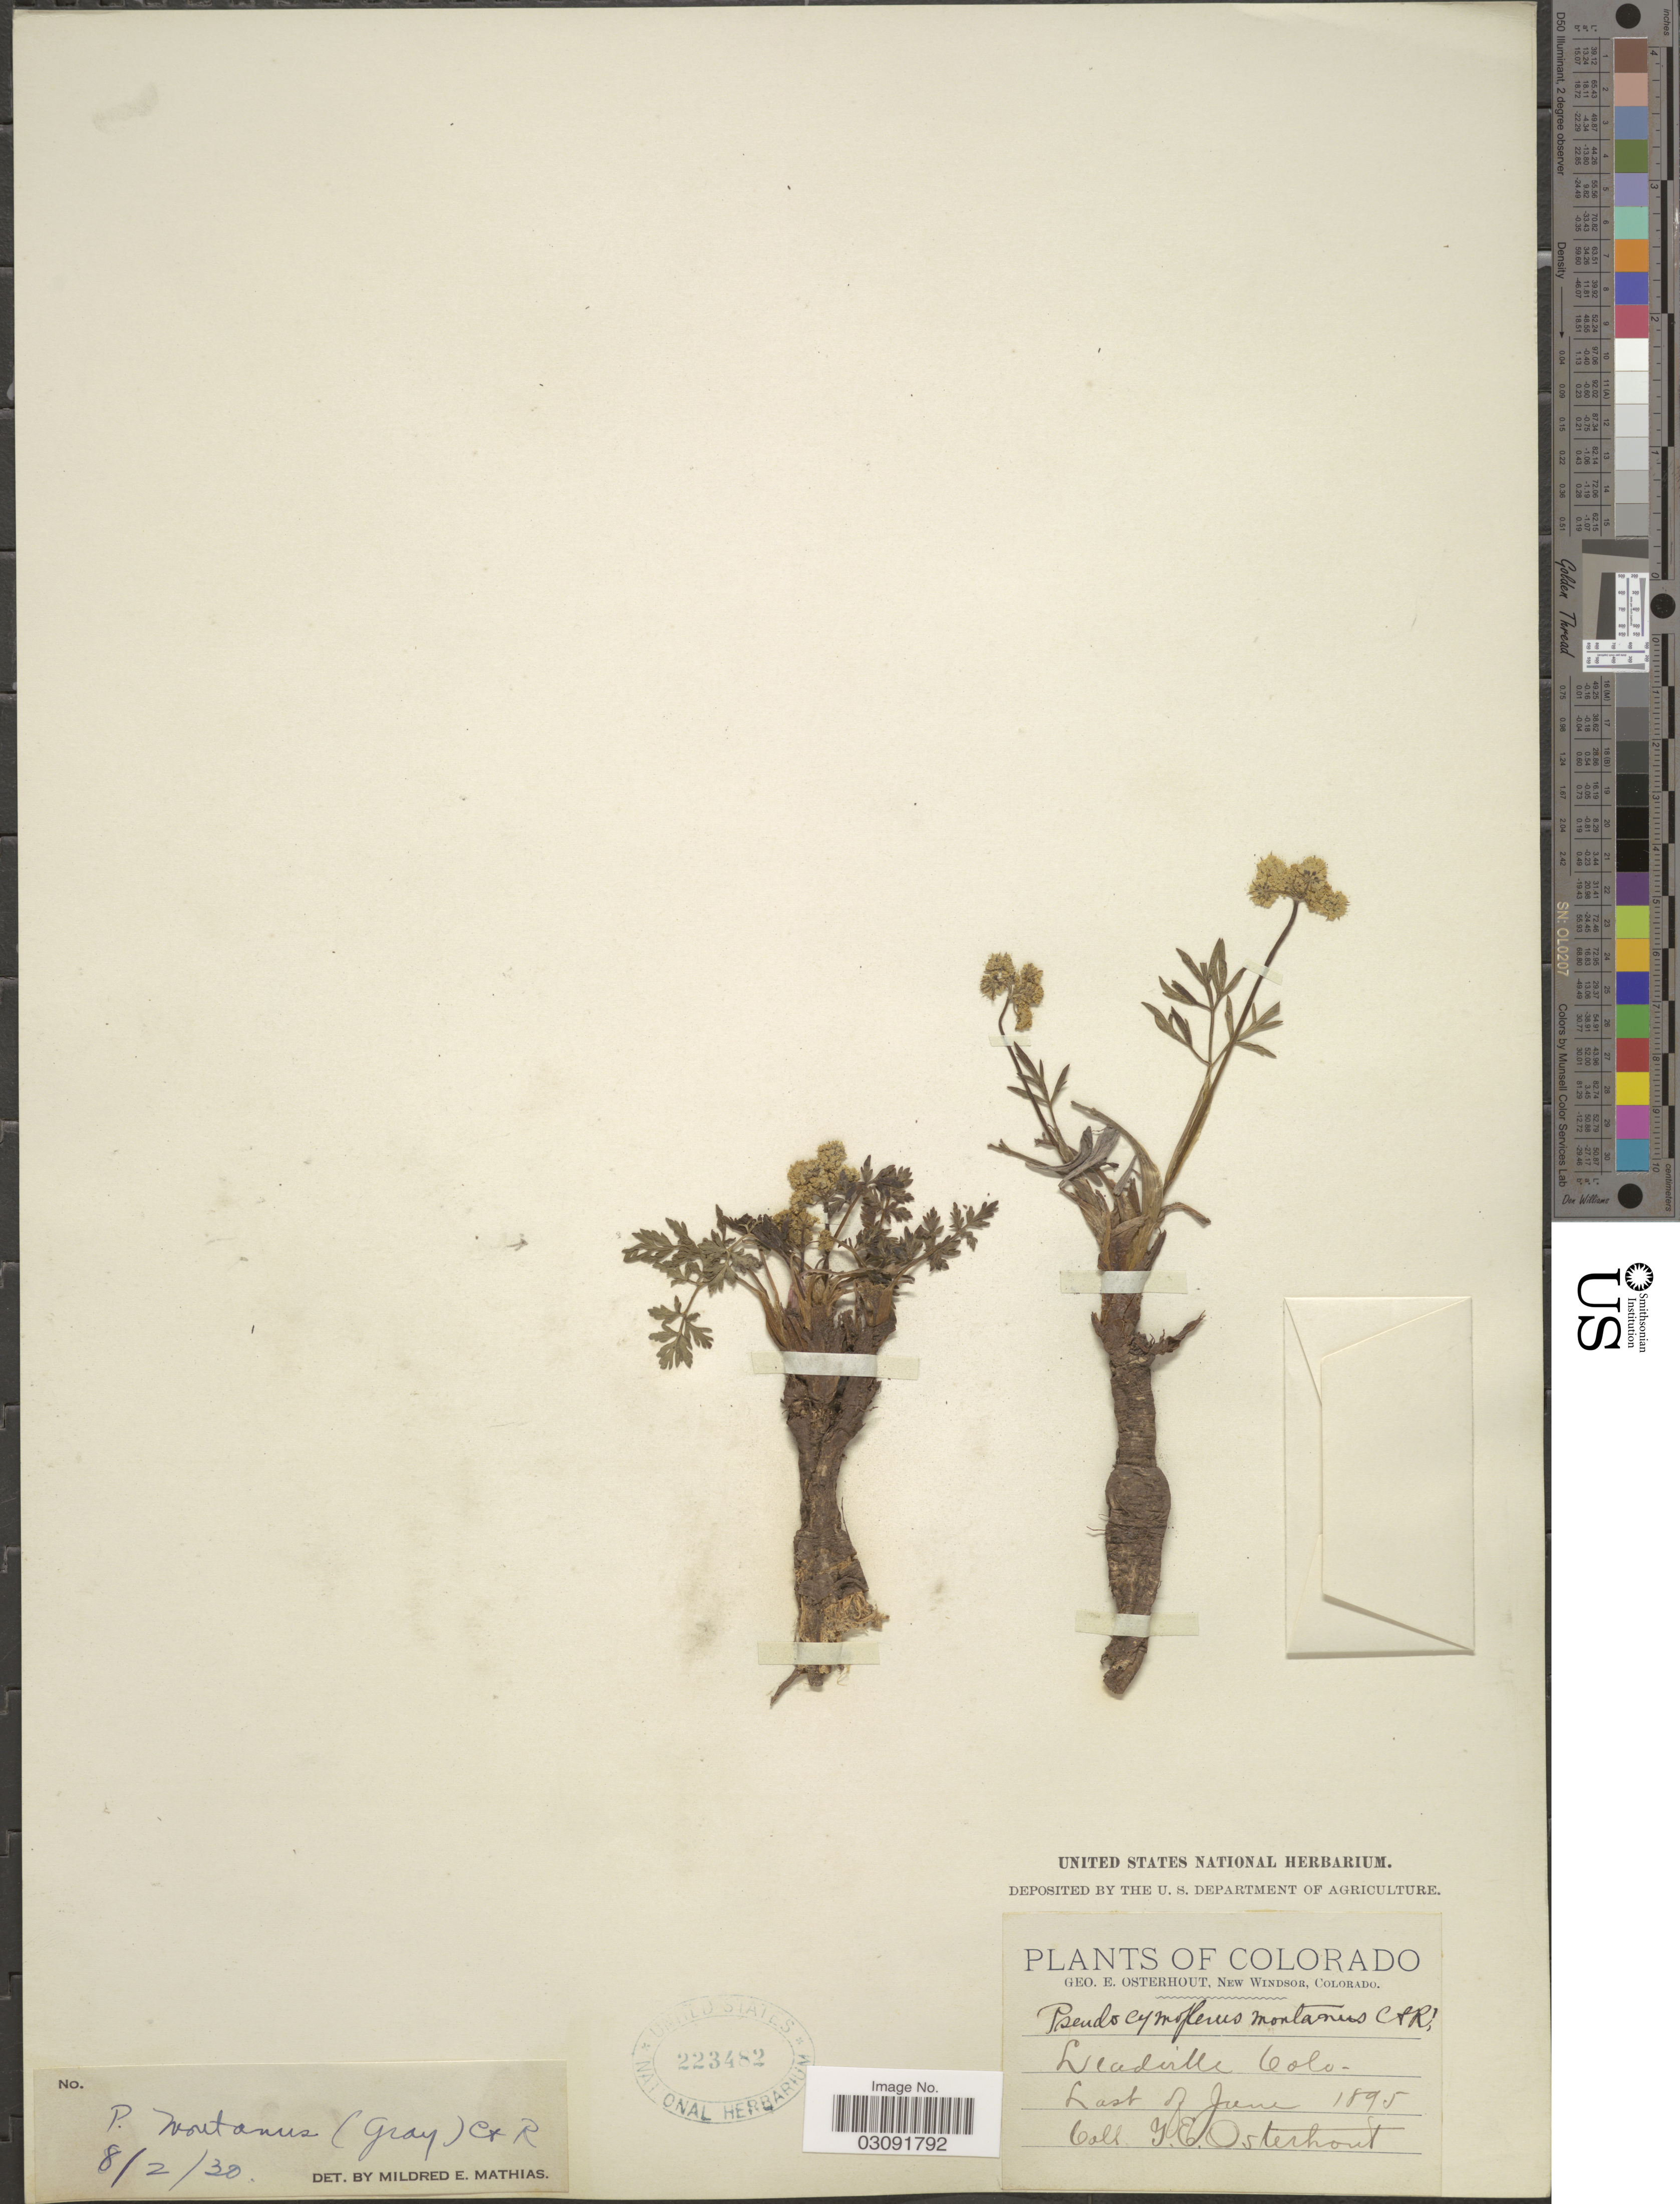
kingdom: Plantae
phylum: Tracheophyta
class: Magnoliopsida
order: Apiales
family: Apiaceae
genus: Pseudocymopterus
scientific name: Pseudocymopterus montanus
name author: (A. Gray) J.M. Coult. & Rose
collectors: G. Osterhout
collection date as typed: Last of June 1895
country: United States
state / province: Colorado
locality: Leadville.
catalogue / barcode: US 223482